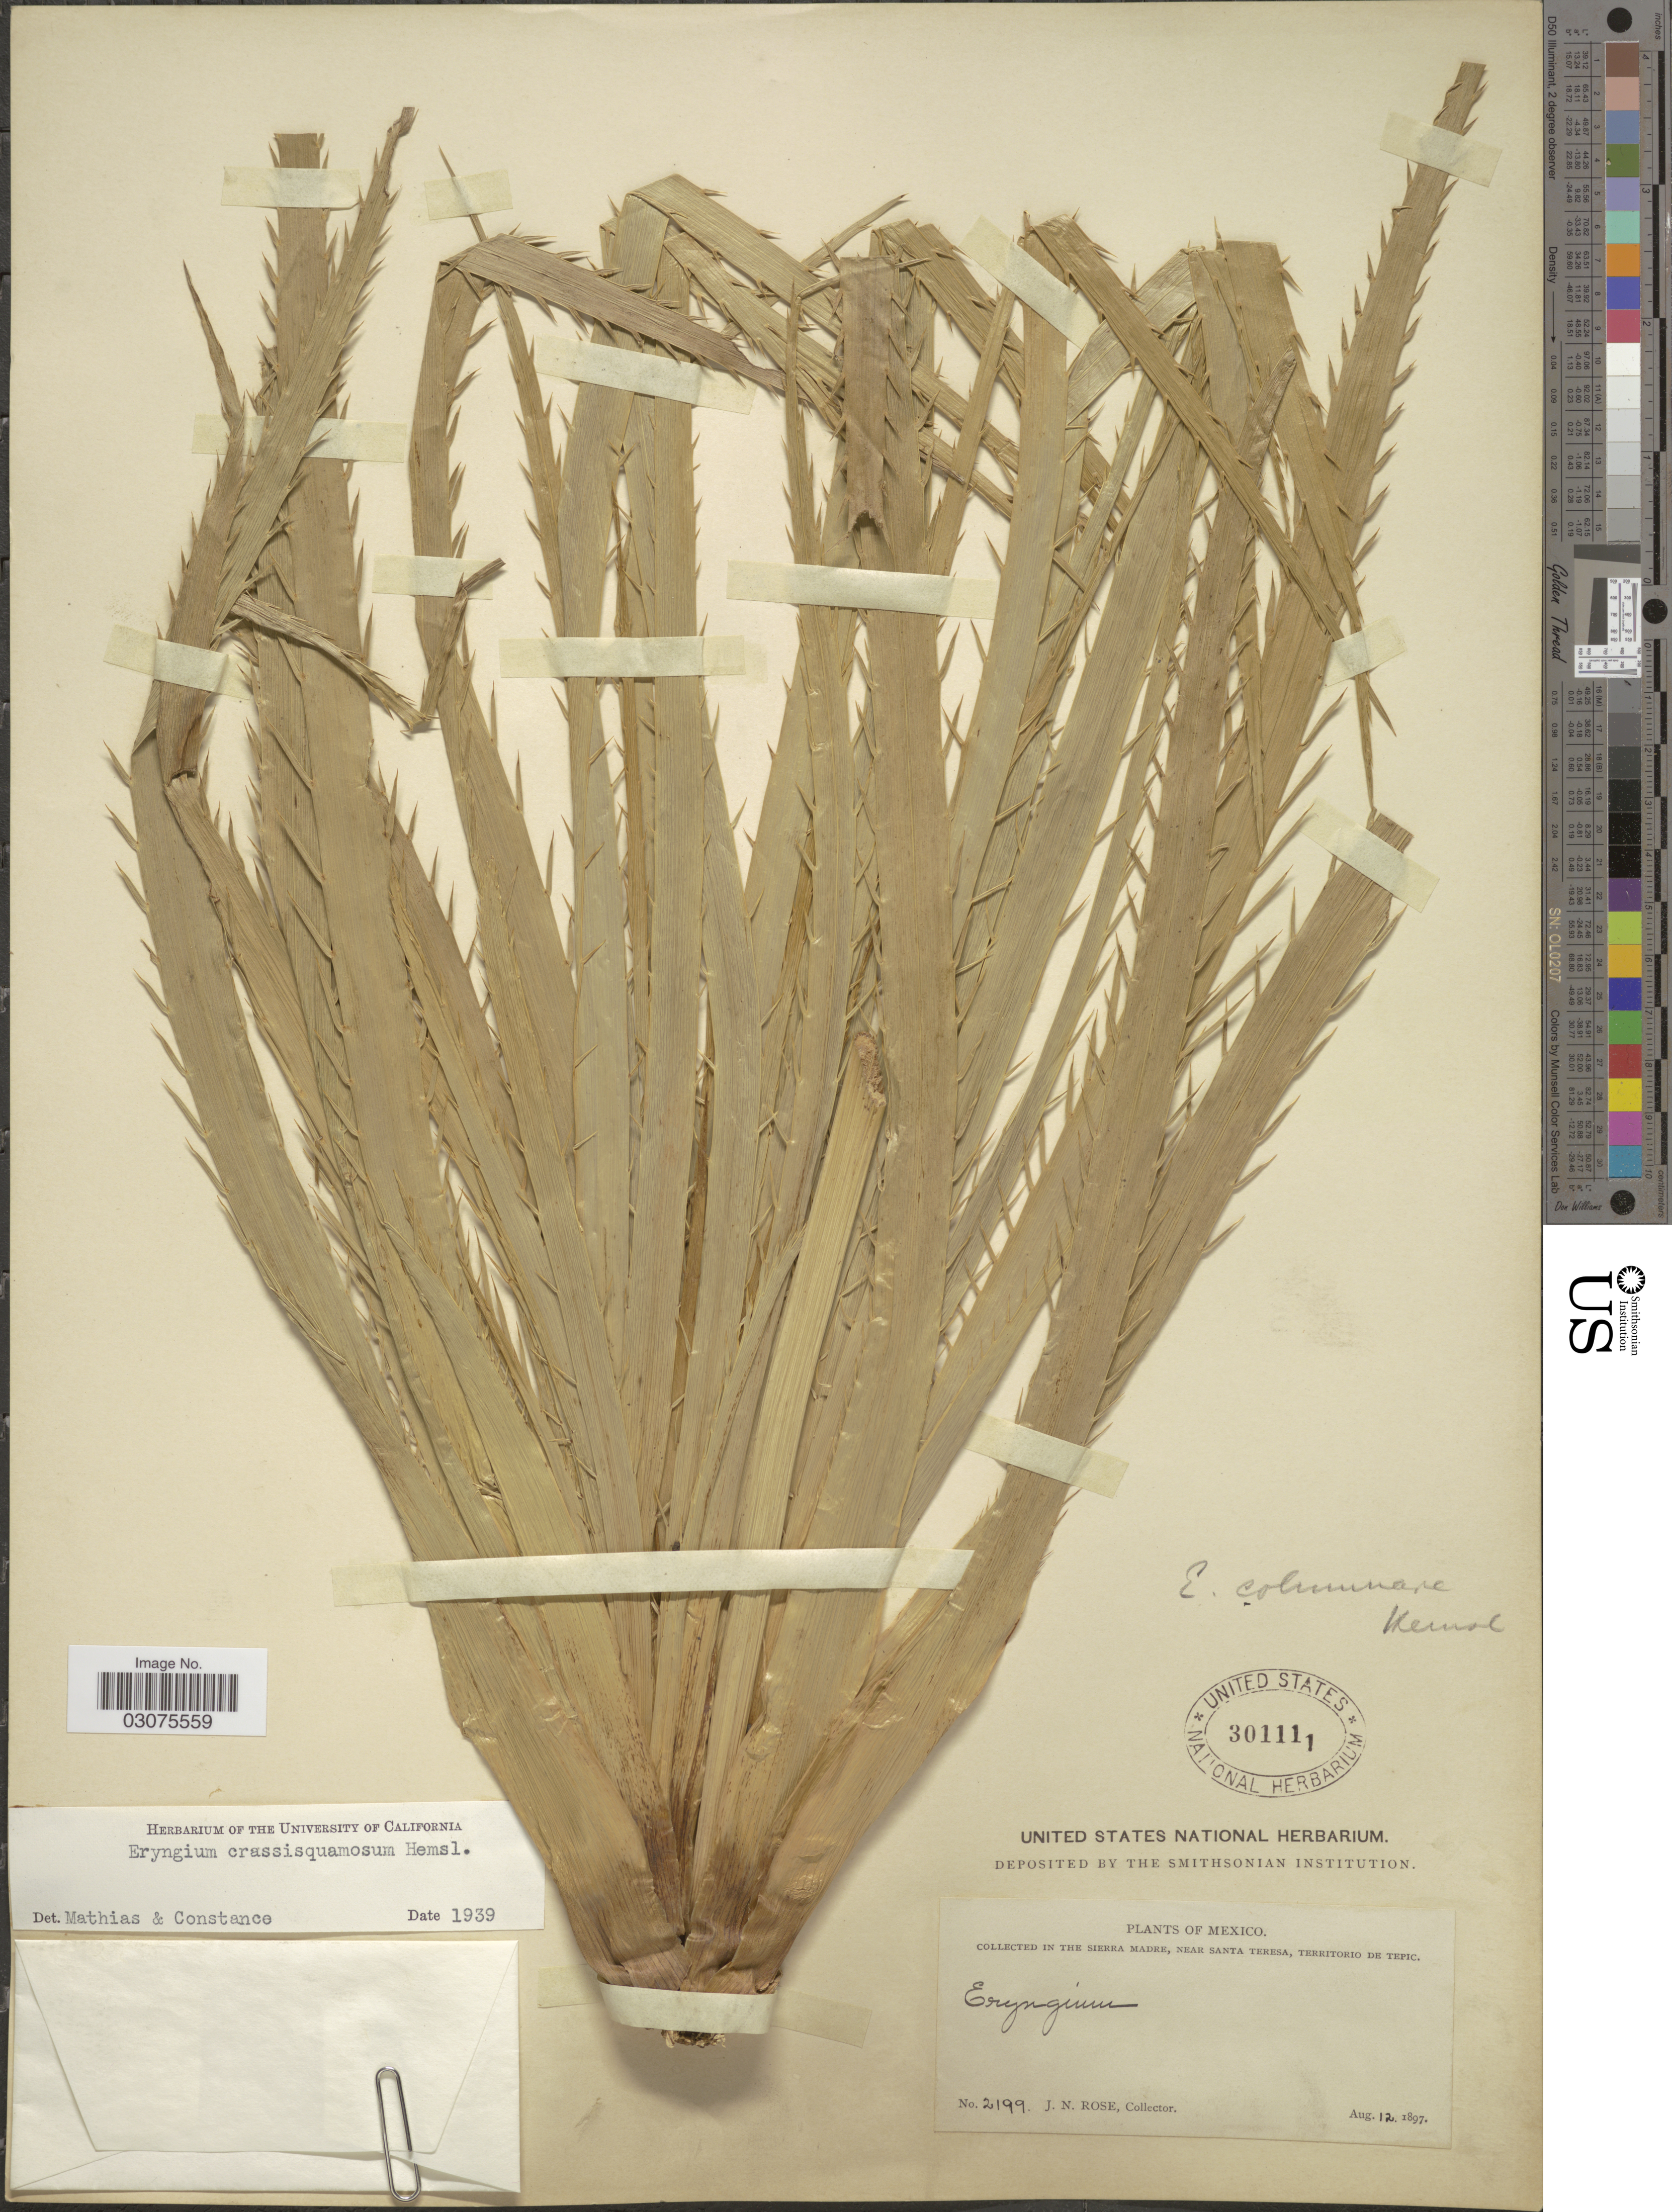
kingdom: Plantae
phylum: Tracheophyta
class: Magnoliopsida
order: Apiales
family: Apiaceae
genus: Eryngium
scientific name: Eryngium crassisquamosum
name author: Hemsl.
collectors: J. N. Rose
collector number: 2199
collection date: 1897-08-12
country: Mexico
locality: In the Sierra Madre, Near Santa Teresa, Territorio de Tepic.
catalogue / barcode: US 301111